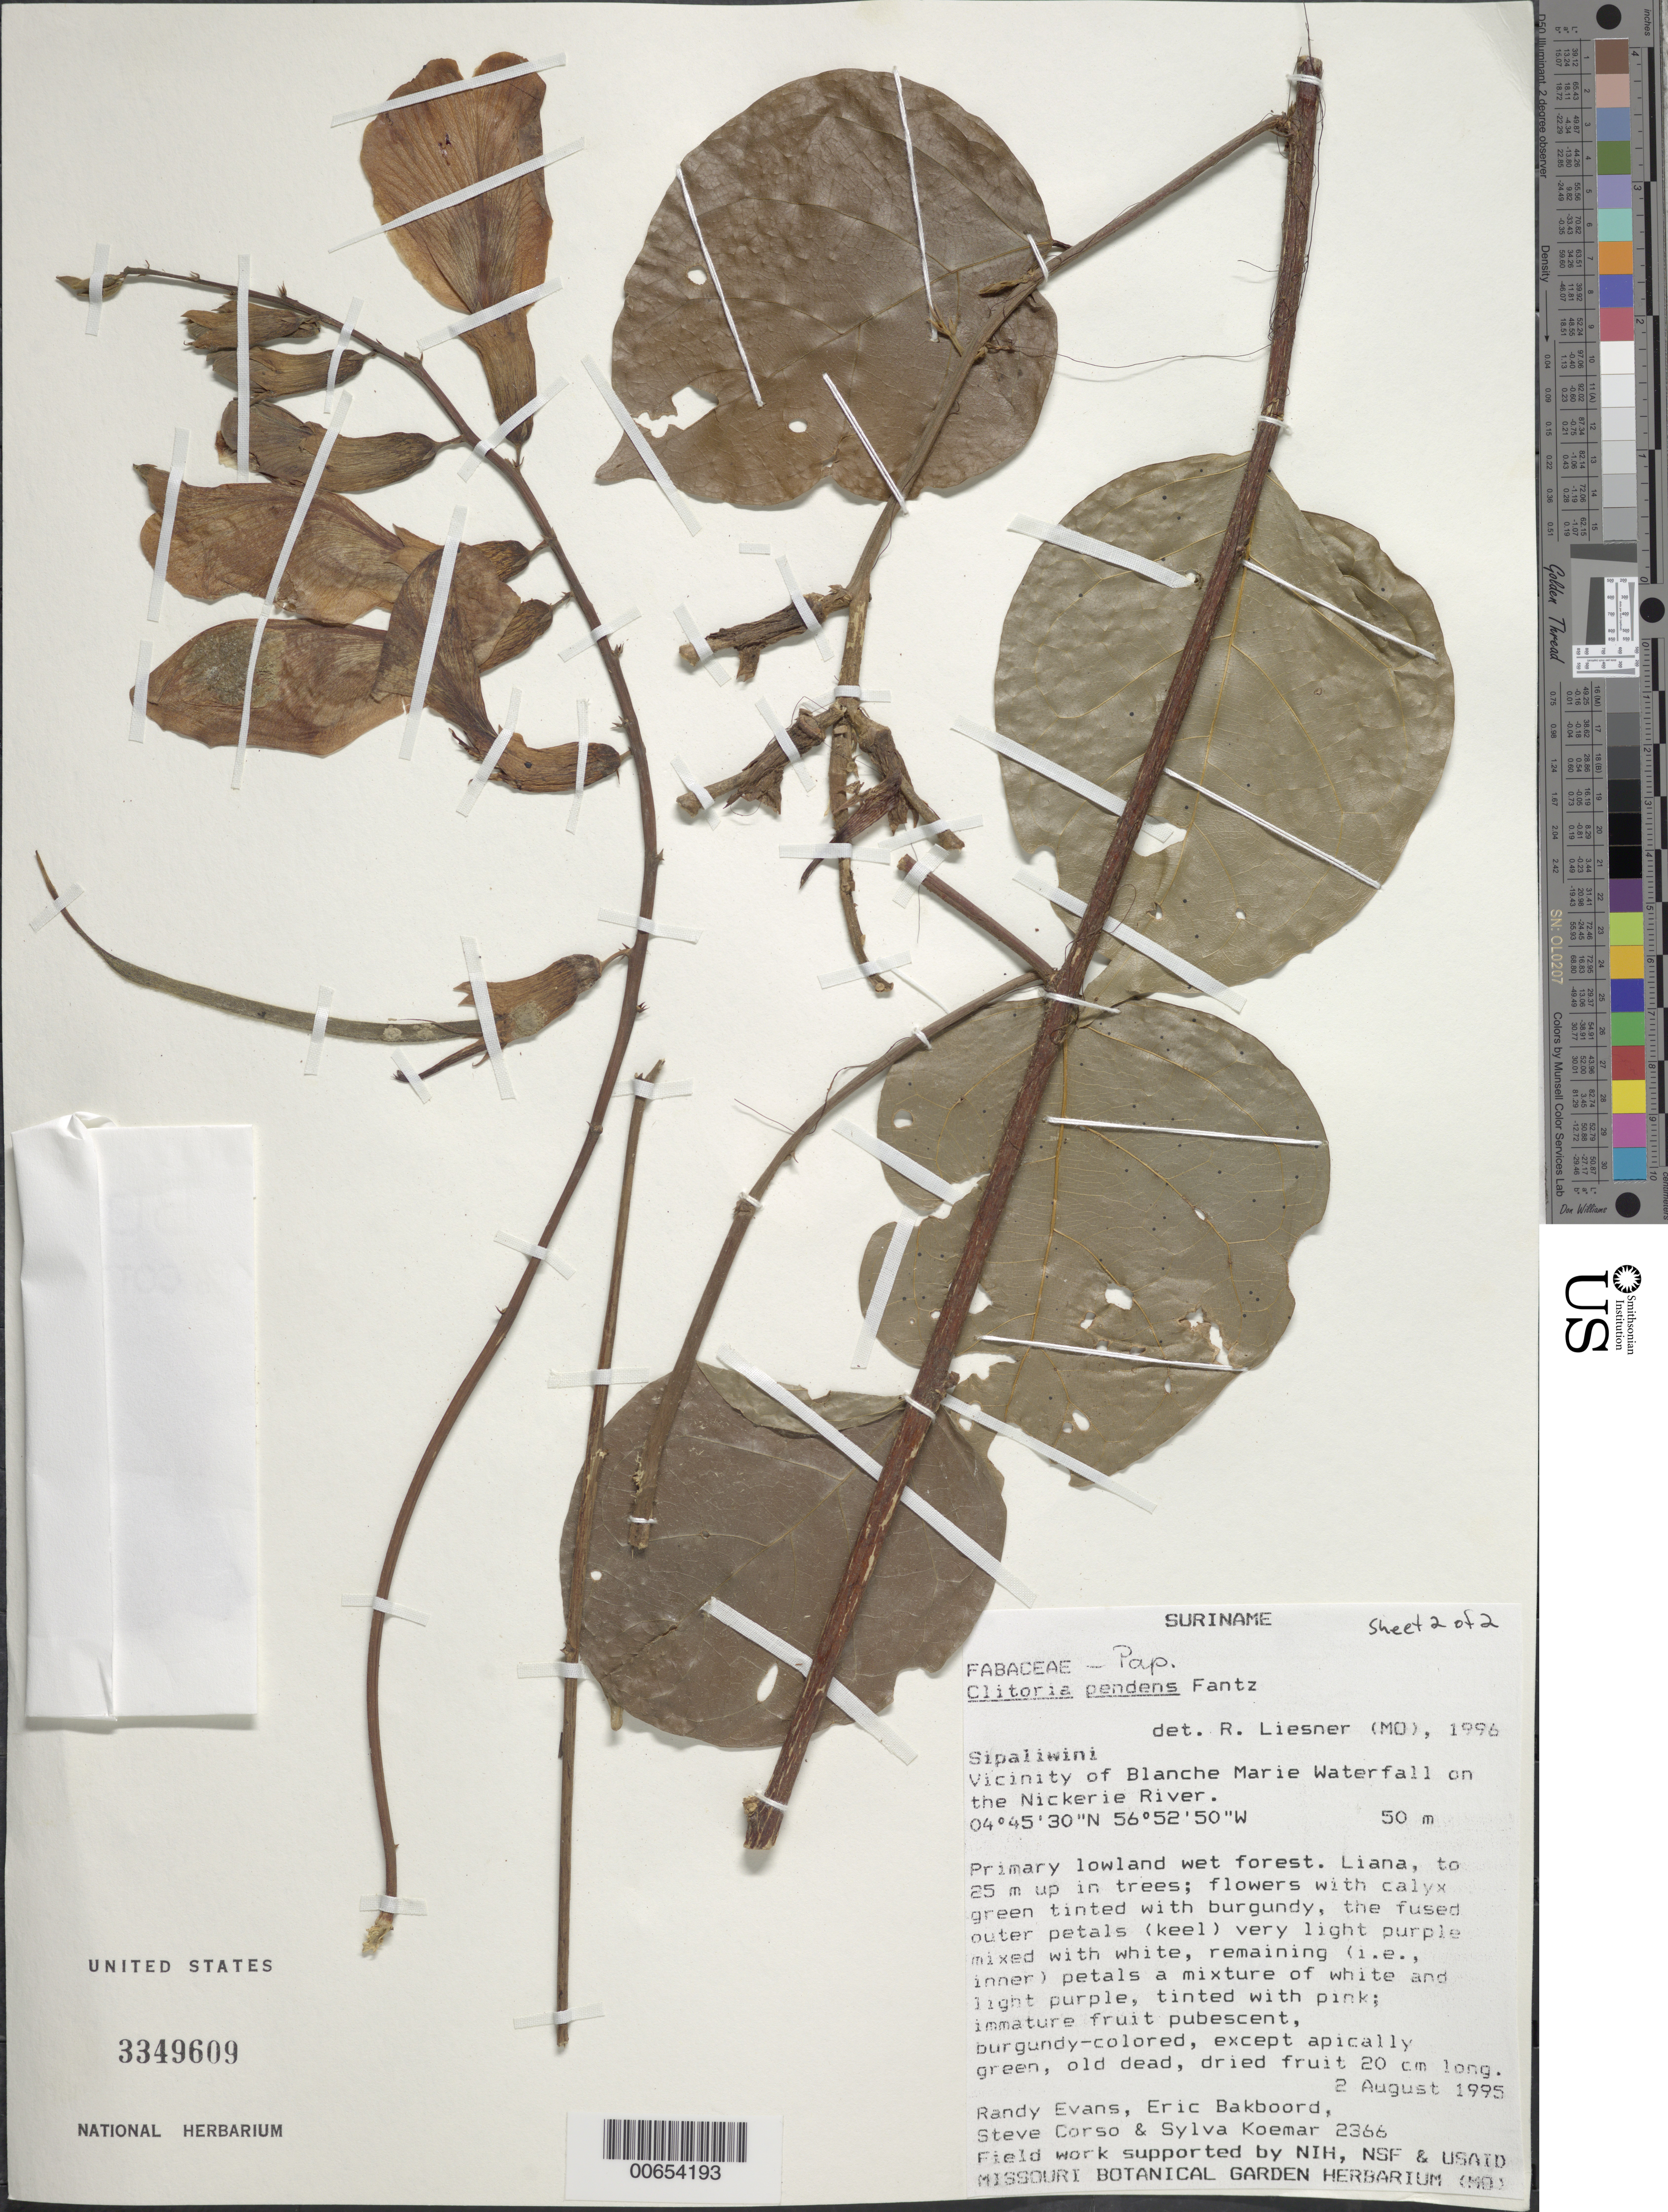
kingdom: Plantae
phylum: Tracheophyta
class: Magnoliopsida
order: Fabales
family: Fabaceae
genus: Clitoria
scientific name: Clitoria pendens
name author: Fantz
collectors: R. Evans, E. Bakboord, S. Corso & S. Koemar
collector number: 2366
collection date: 1995-08-02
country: Suriname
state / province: Sipaliwini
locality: Vicinity of Blanche Marie Waterfall on the Nickerie River.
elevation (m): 50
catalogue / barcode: US 3349609